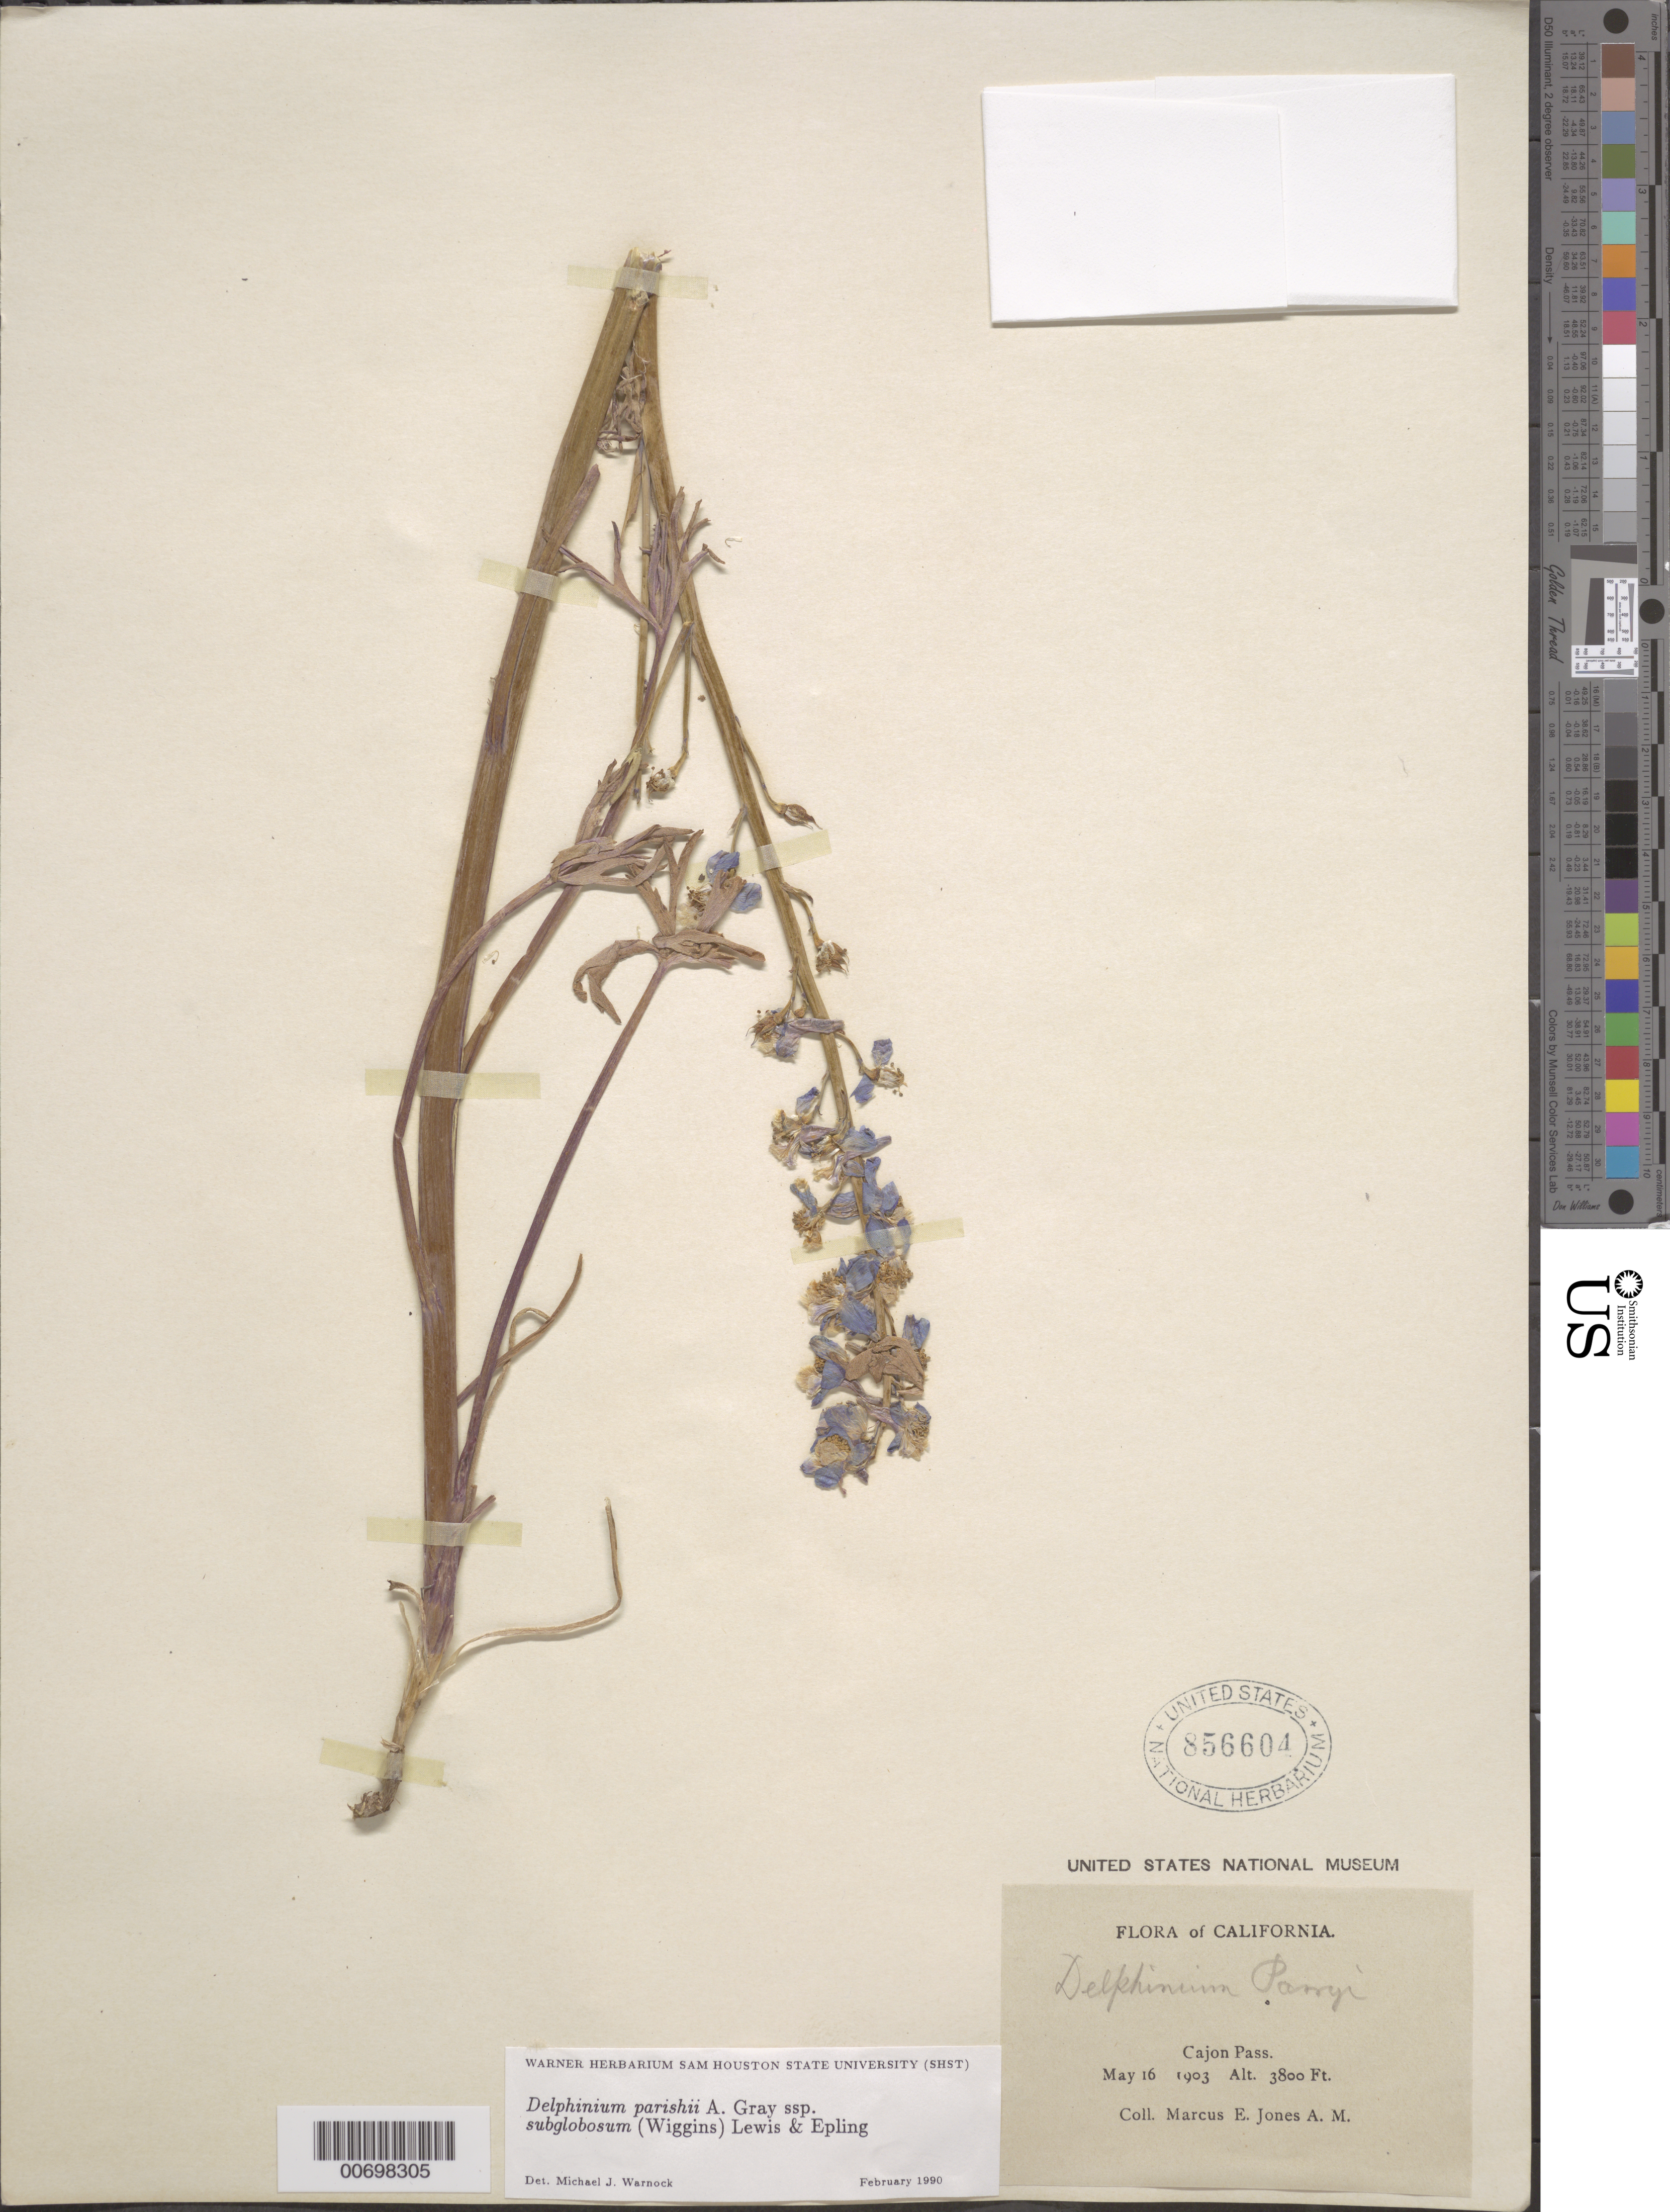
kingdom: Plantae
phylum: Tracheophyta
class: Magnoliopsida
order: Ranunculales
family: Ranunculaceae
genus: Delphinium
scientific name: Delphinium parishii subsp. subglobosum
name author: (Wiggins) F. H. Lewis & Epling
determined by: Warnock, M. J., (SHST), Sam Houston State University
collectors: M. E. Jones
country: United States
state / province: California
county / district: San Bernardino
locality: Cajon Pass.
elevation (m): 1158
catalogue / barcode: US 856604